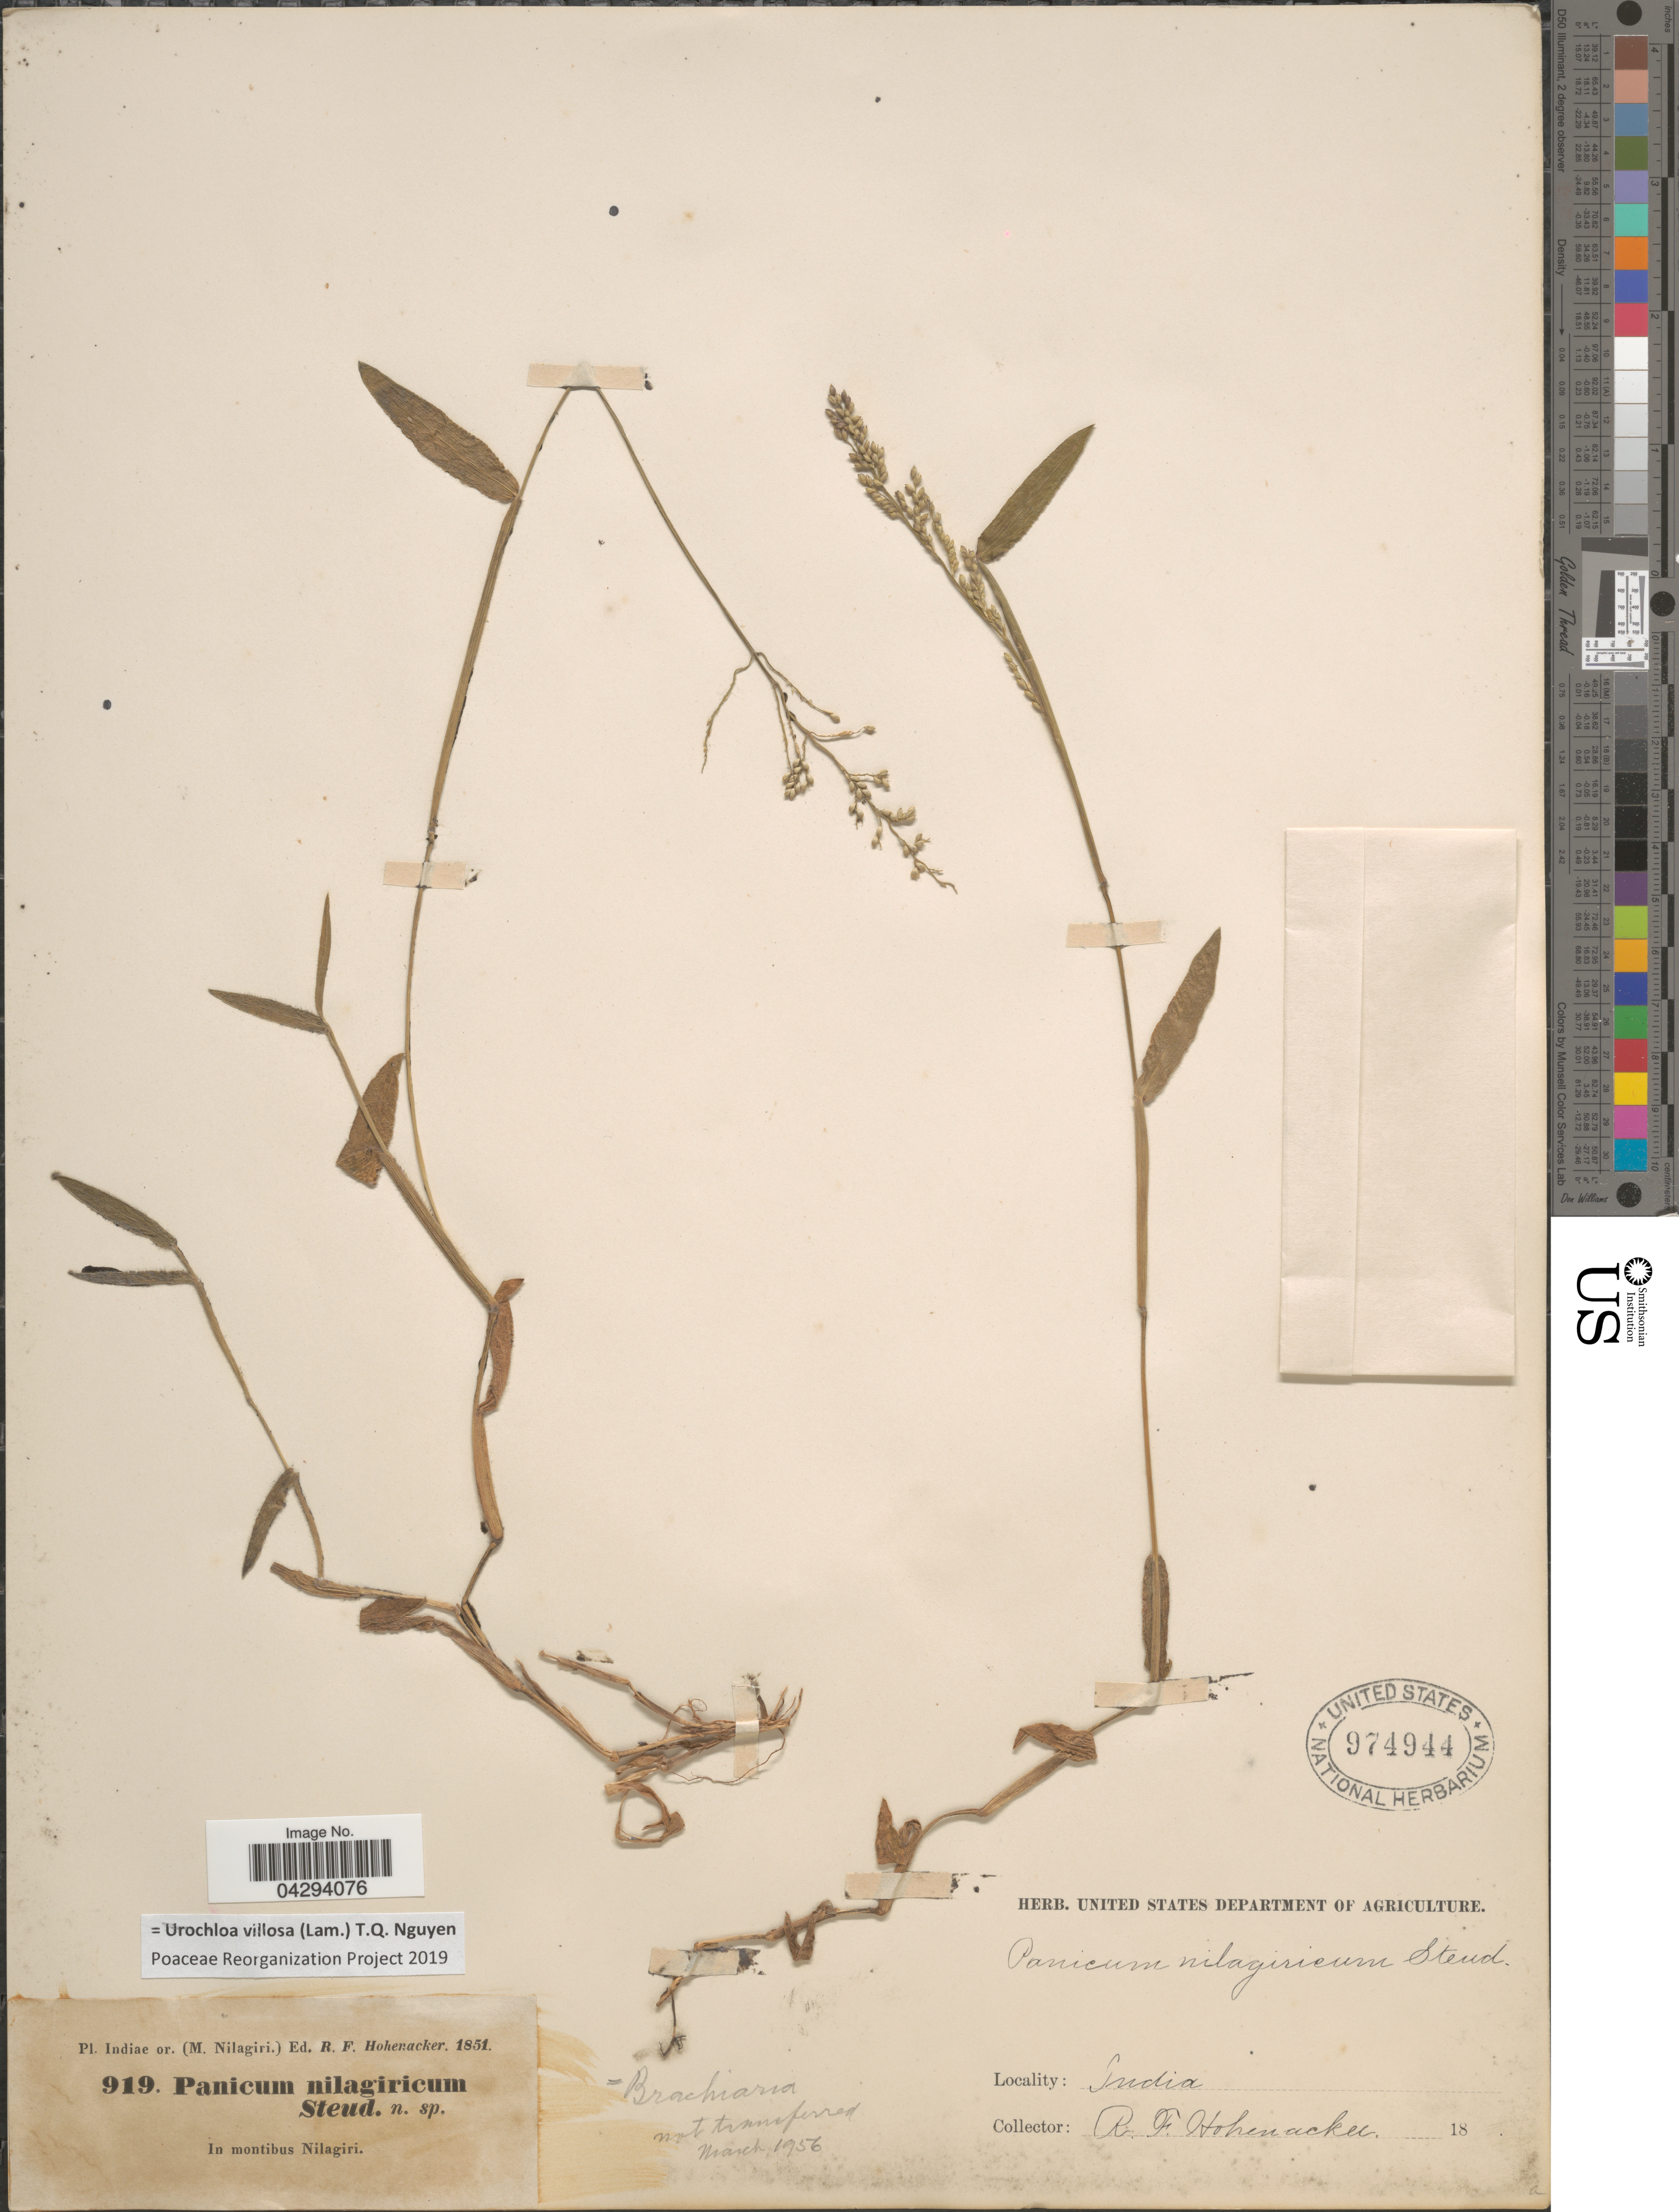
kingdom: Plantae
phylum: Tracheophyta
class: Liliopsida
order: Poales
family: Poaceae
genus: Urochloa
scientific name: Urochloa villosa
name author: (Lam.) T.Q. Nguyen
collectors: R. F. Hohenacker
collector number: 919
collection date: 1851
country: India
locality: Indiae or. (M. Nilagiri). In montibus Nilagiri.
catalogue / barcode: US 974944